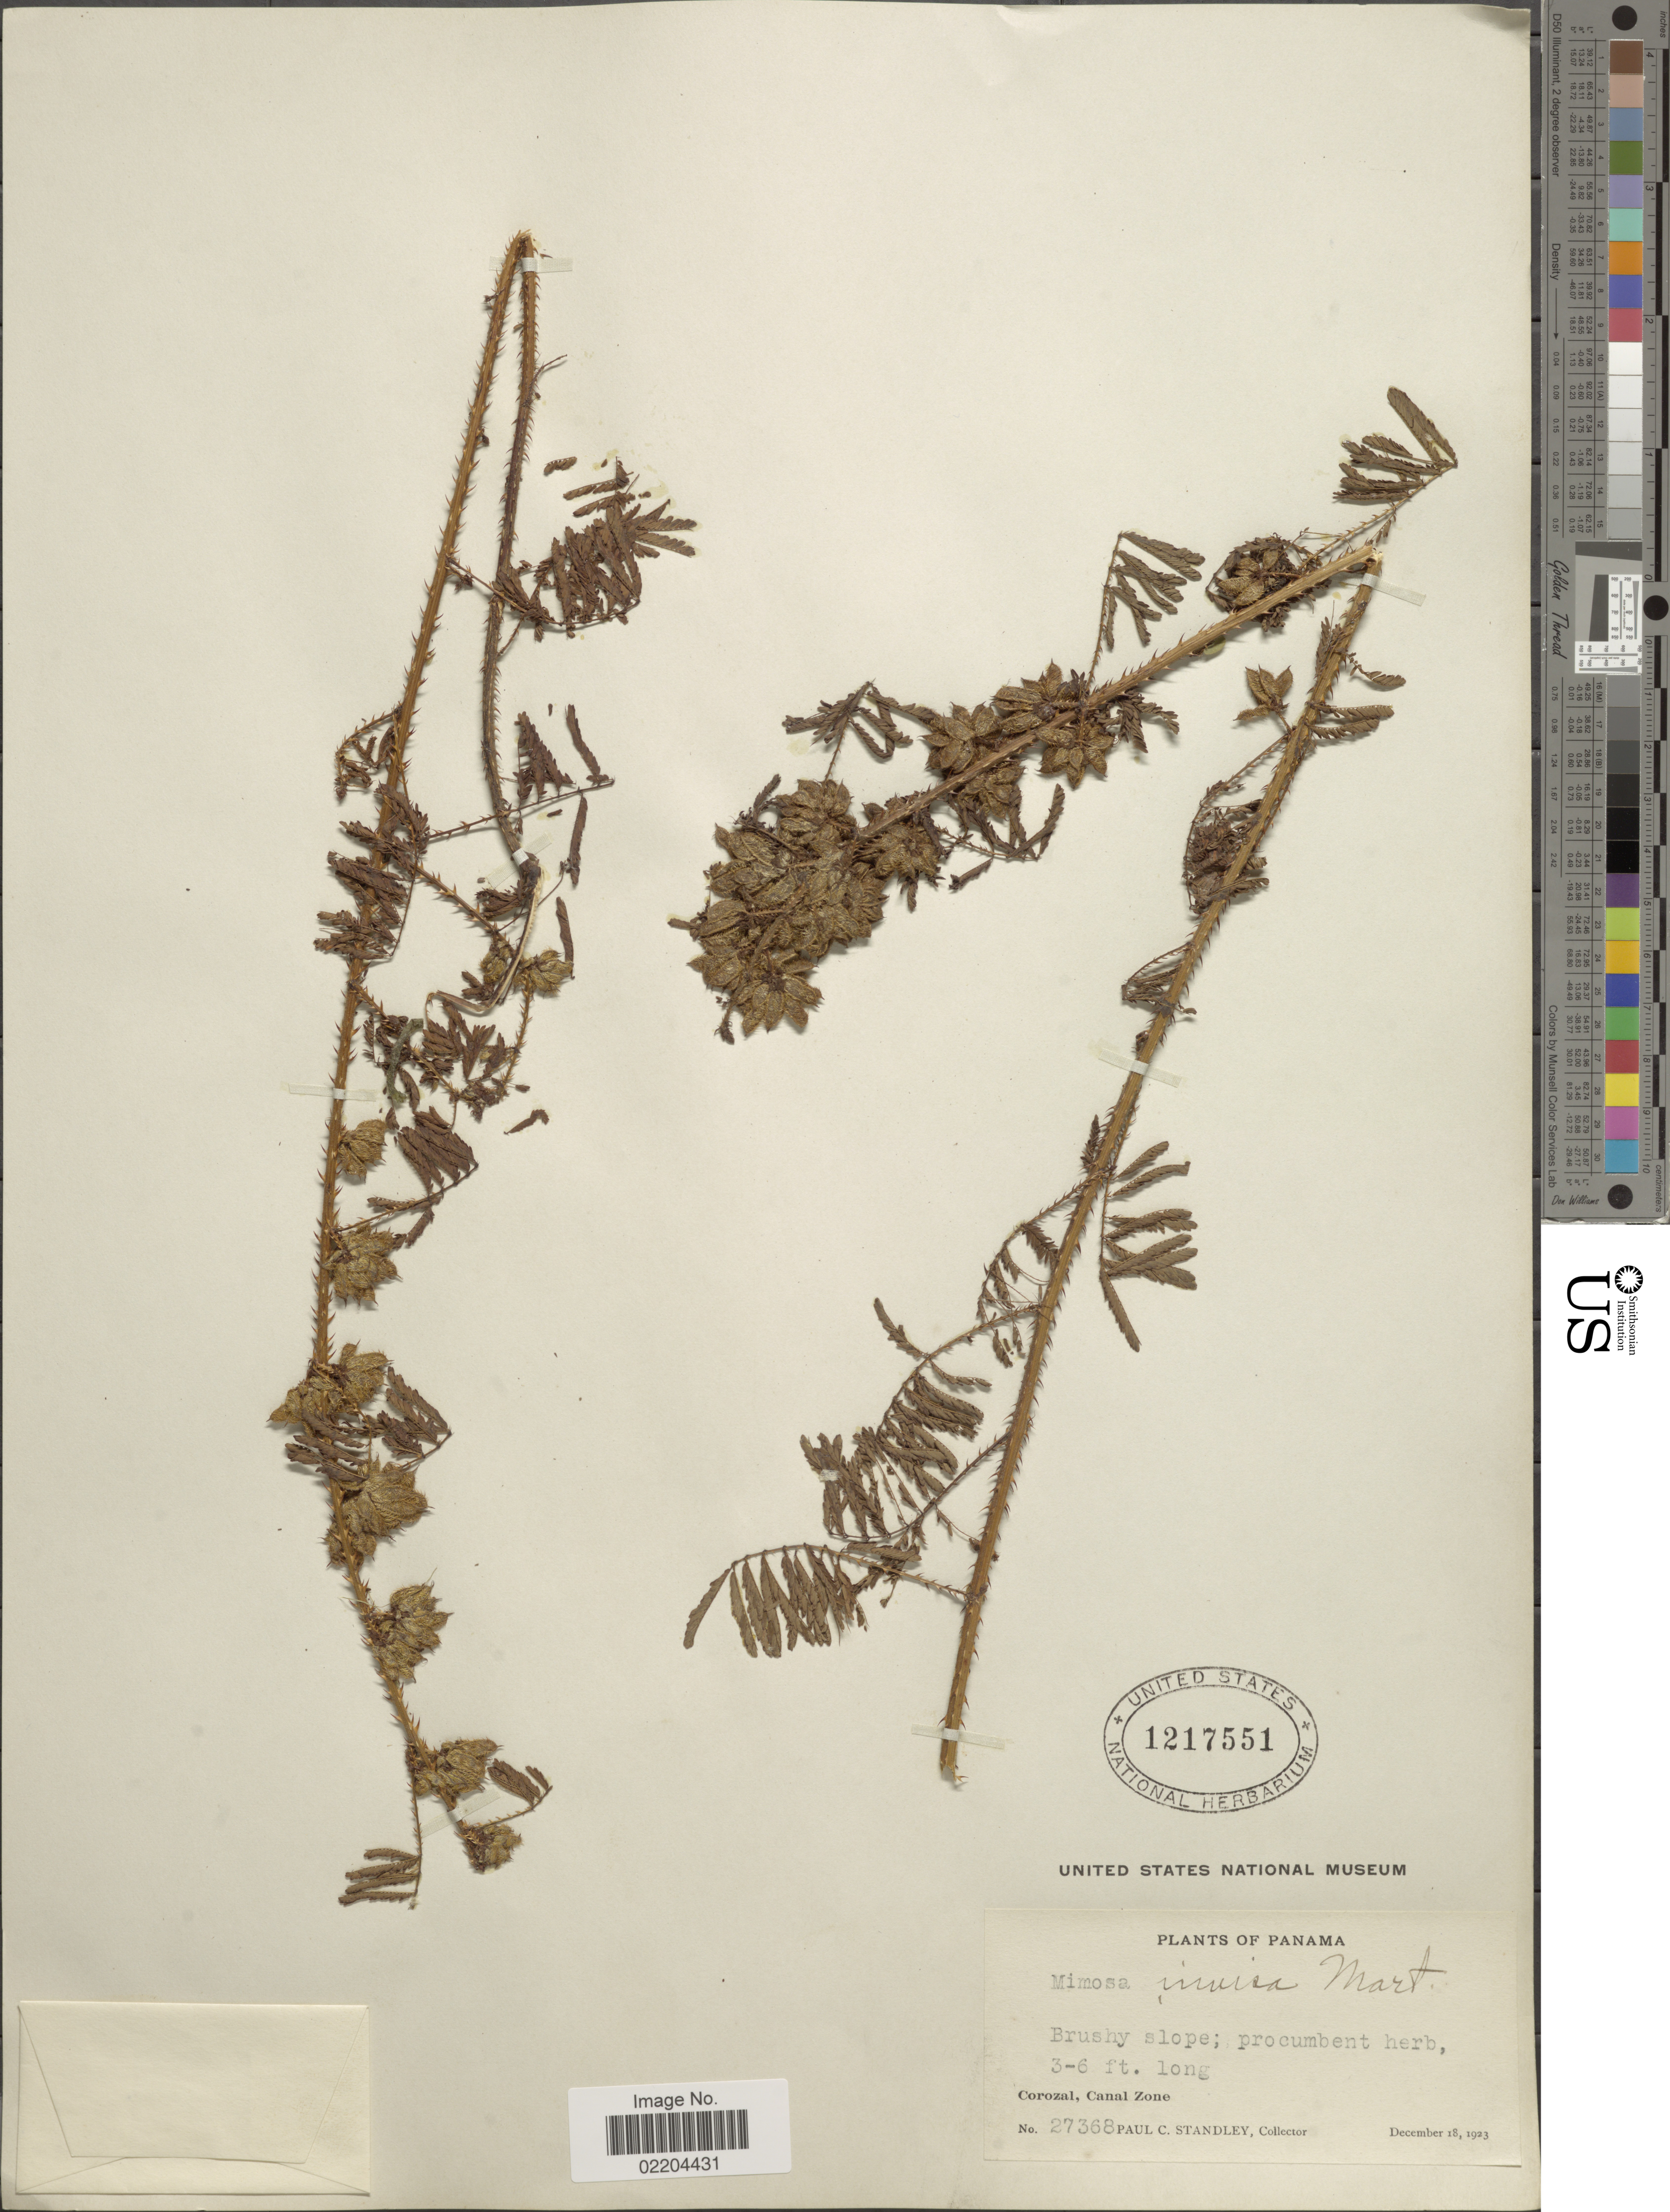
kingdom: Plantae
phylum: Tracheophyta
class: Magnoliopsida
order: Fabales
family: Fabaceae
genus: Mimosa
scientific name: Mimosa invisa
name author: Mart. ex Colla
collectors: P. C. Standley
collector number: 27368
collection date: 1923-12-18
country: Panama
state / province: Colón / Panamá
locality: Panama, Corozal, Canal Zone.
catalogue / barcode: US 1217551